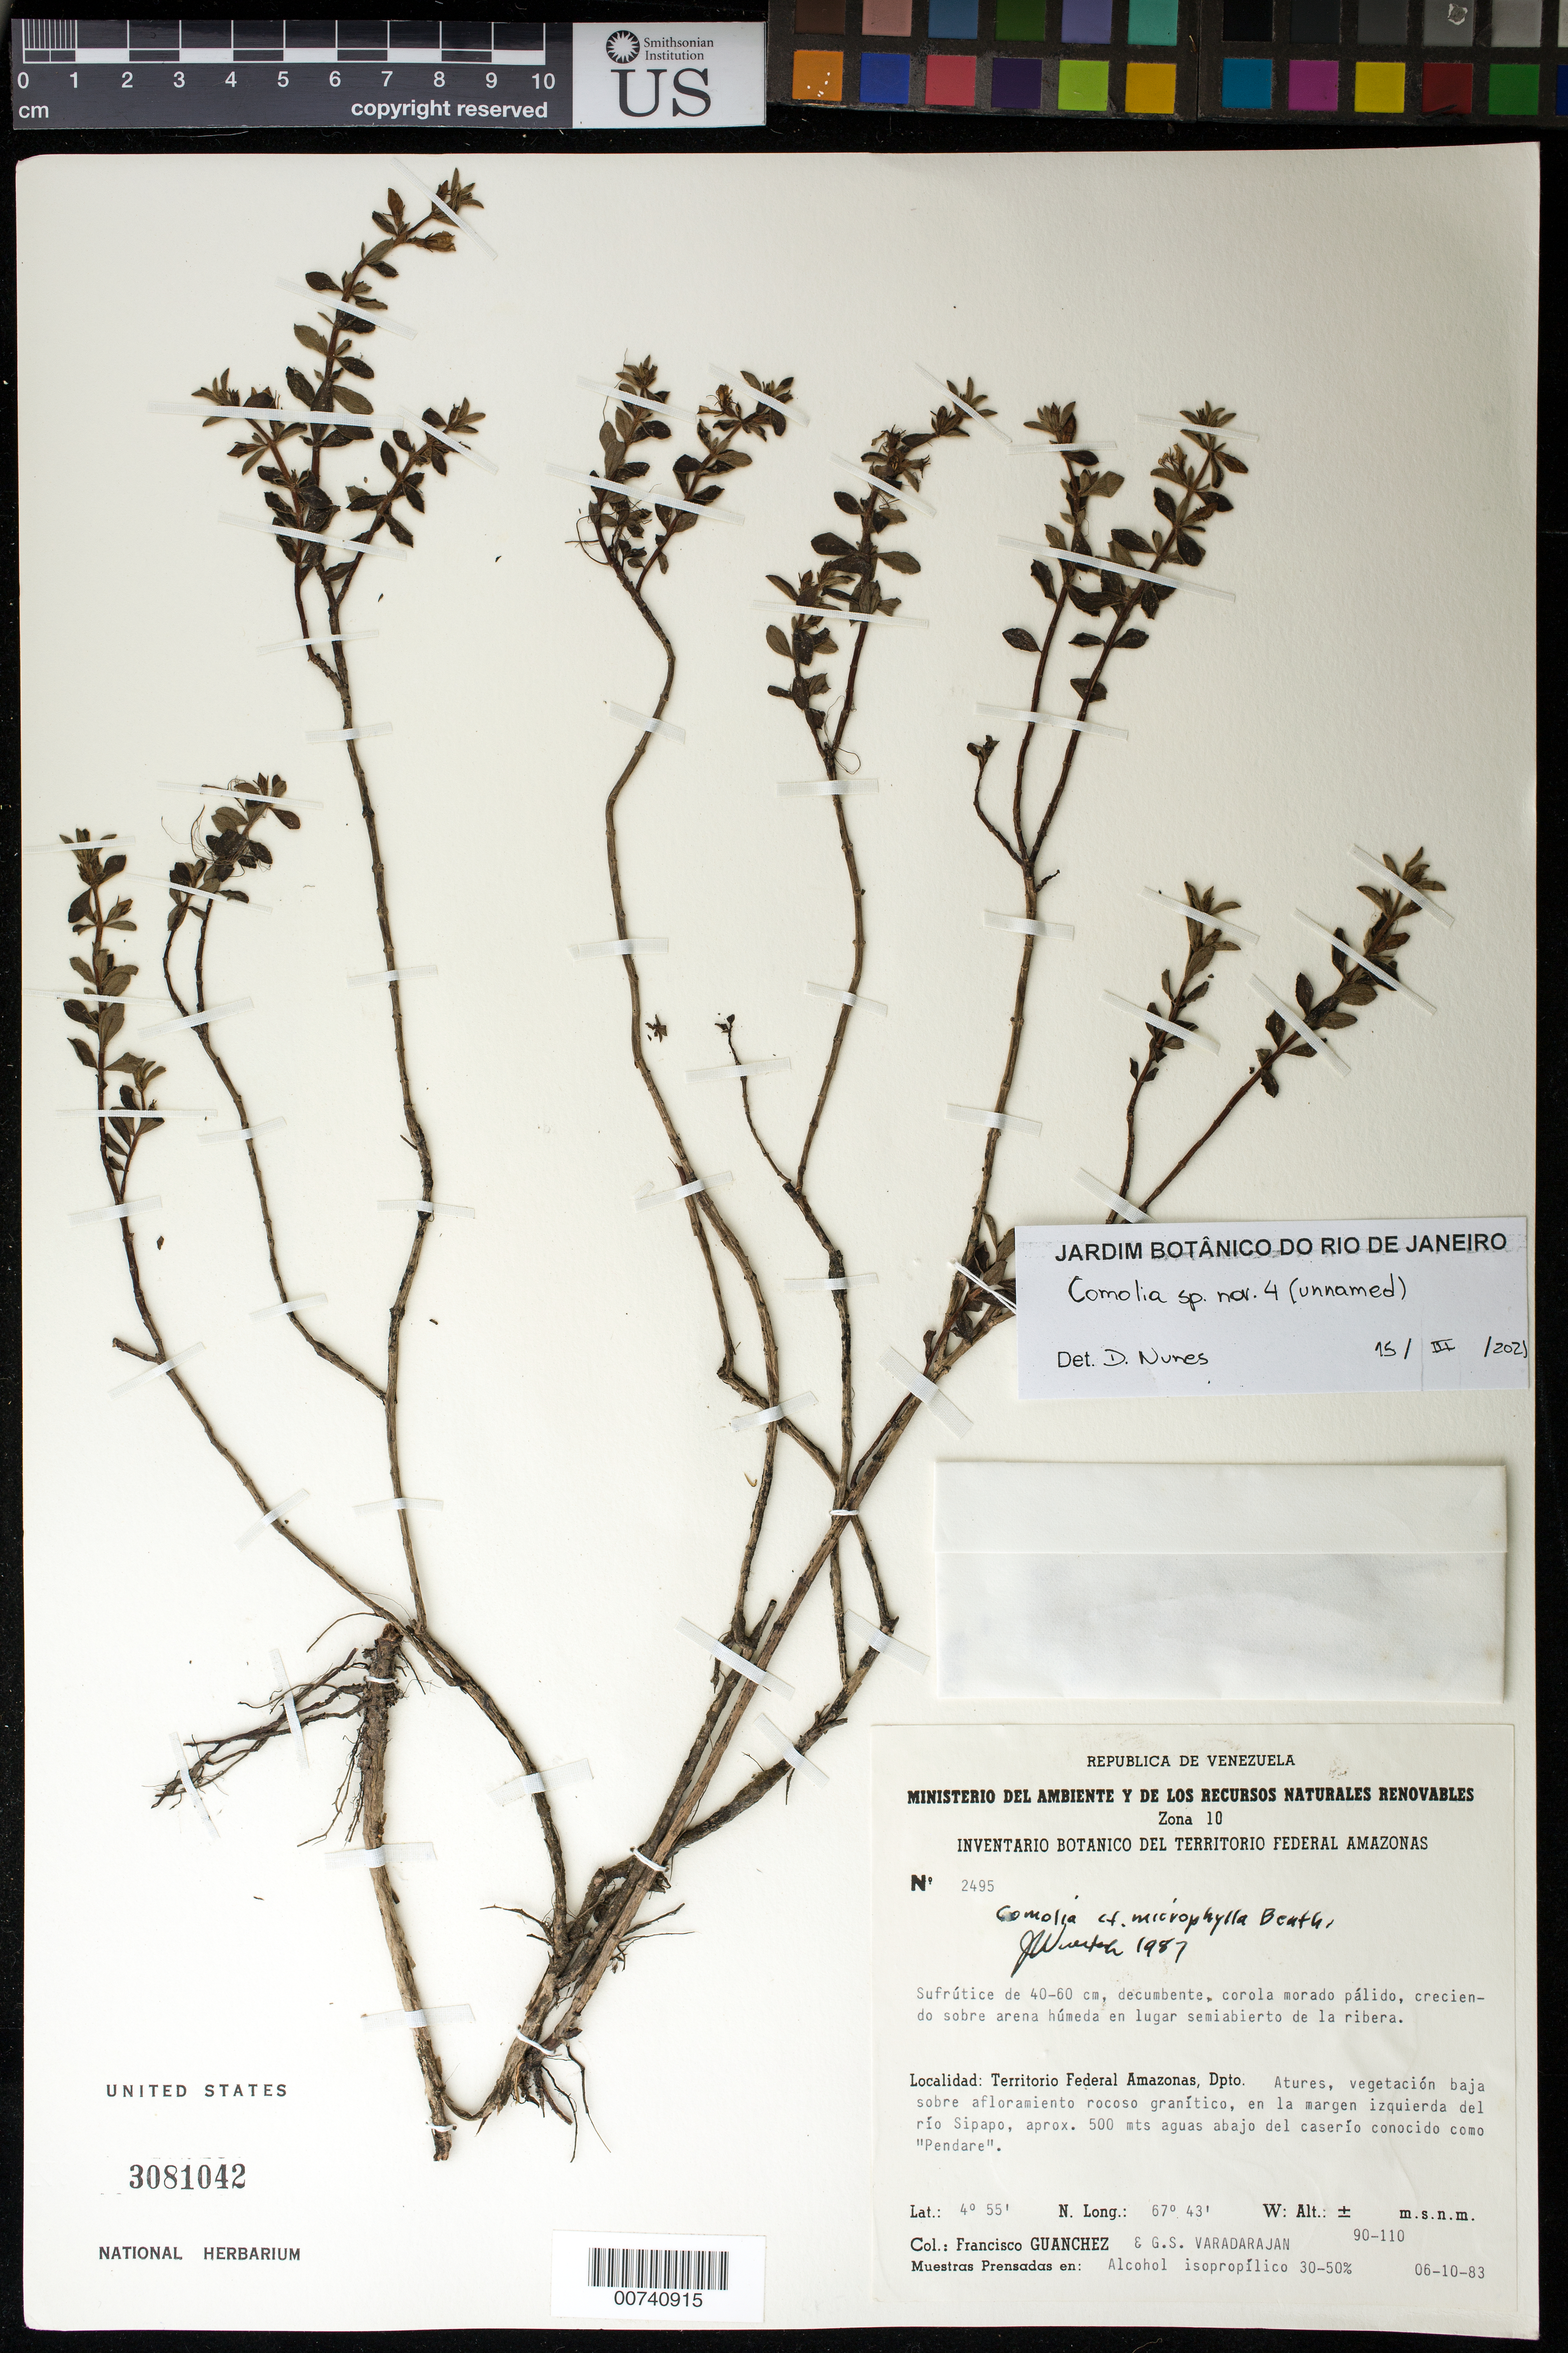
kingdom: Plantae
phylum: Tracheophyta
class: Magnoliopsida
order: Myrtales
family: Melastomataceae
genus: Comolia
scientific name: Comolia microphylla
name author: Benth.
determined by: Wurdack, John J., (US), US (UNITED STATES)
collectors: F. Guánchez M.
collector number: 2495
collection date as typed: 6-Oct-83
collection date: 1983-10-06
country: Venezuela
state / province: Amazonas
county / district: Atures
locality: Río Sipapo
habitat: Creciendo sobre arena húmeda en lugar semiabierto de la ribera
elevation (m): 90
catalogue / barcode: US 3081042